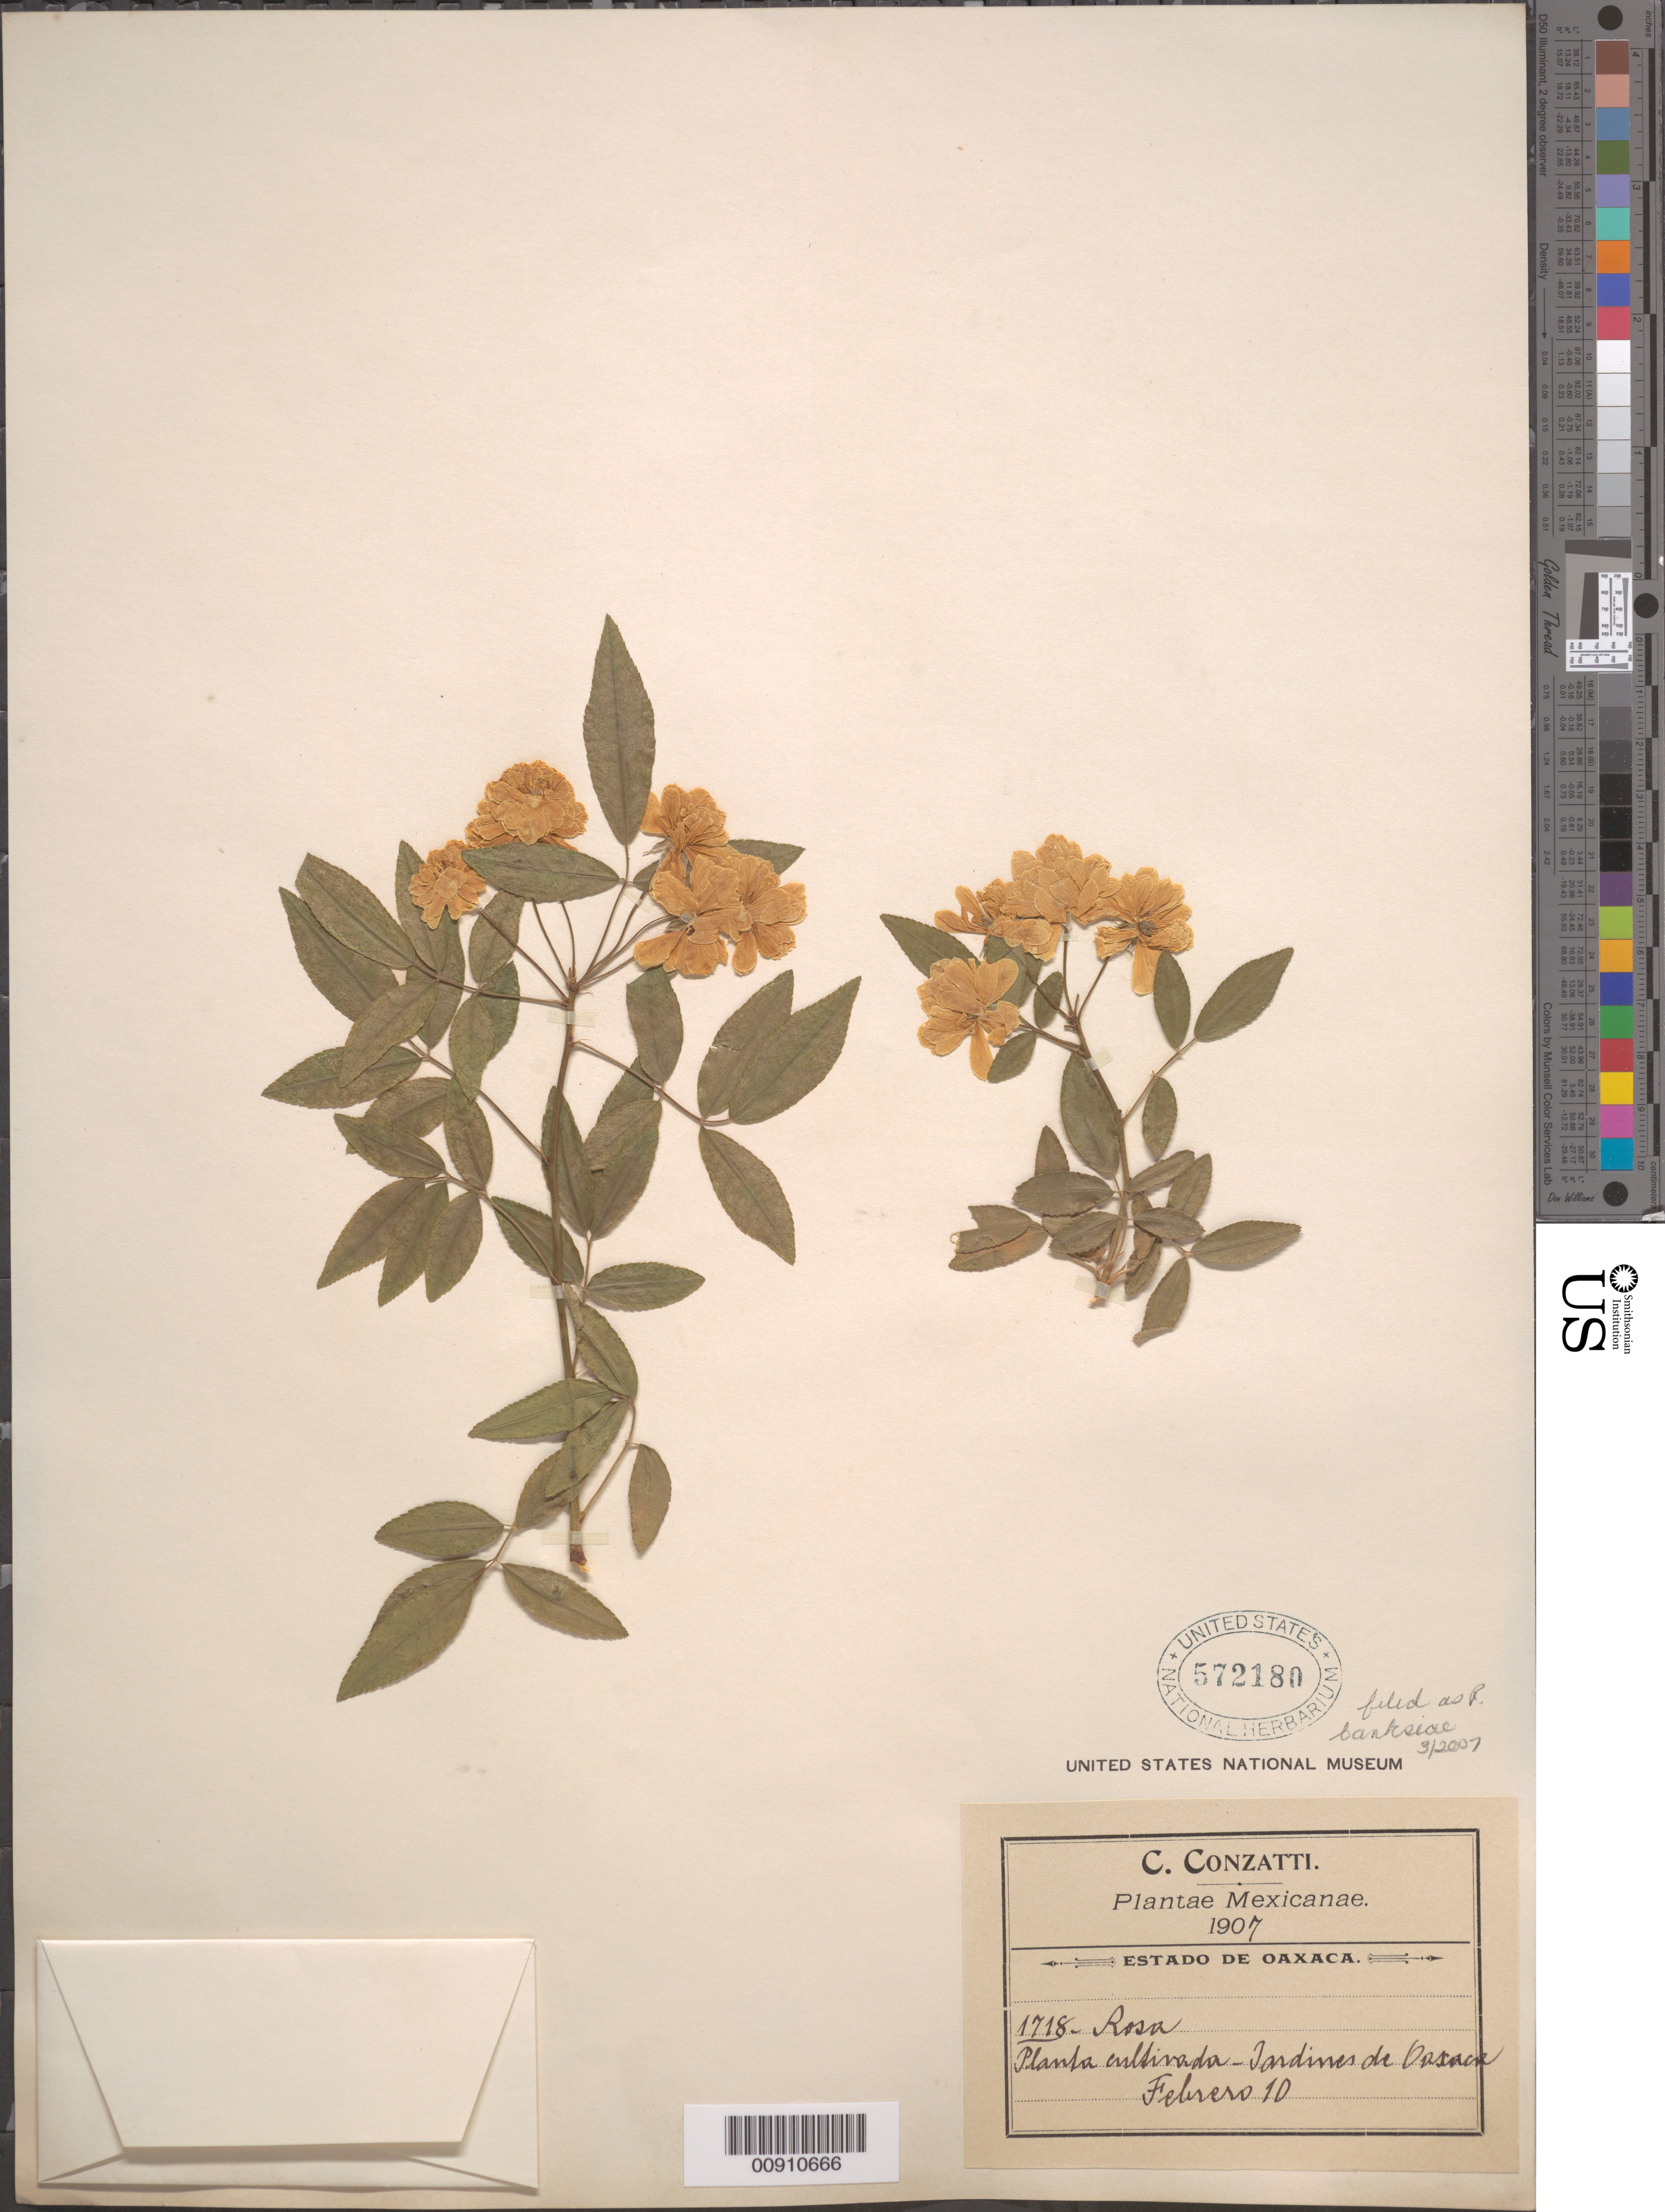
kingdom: Plantae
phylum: Tracheophyta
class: Magnoliopsida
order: Rosales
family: Rosaceae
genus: Rosa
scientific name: Rosa banksiae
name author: W.T. Aiton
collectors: C. Conzatti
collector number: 1718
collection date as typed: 10 Feb 1907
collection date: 1907-02-10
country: Mexico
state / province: Oaxaca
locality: Jardines de Oaxaca.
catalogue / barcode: US 572180